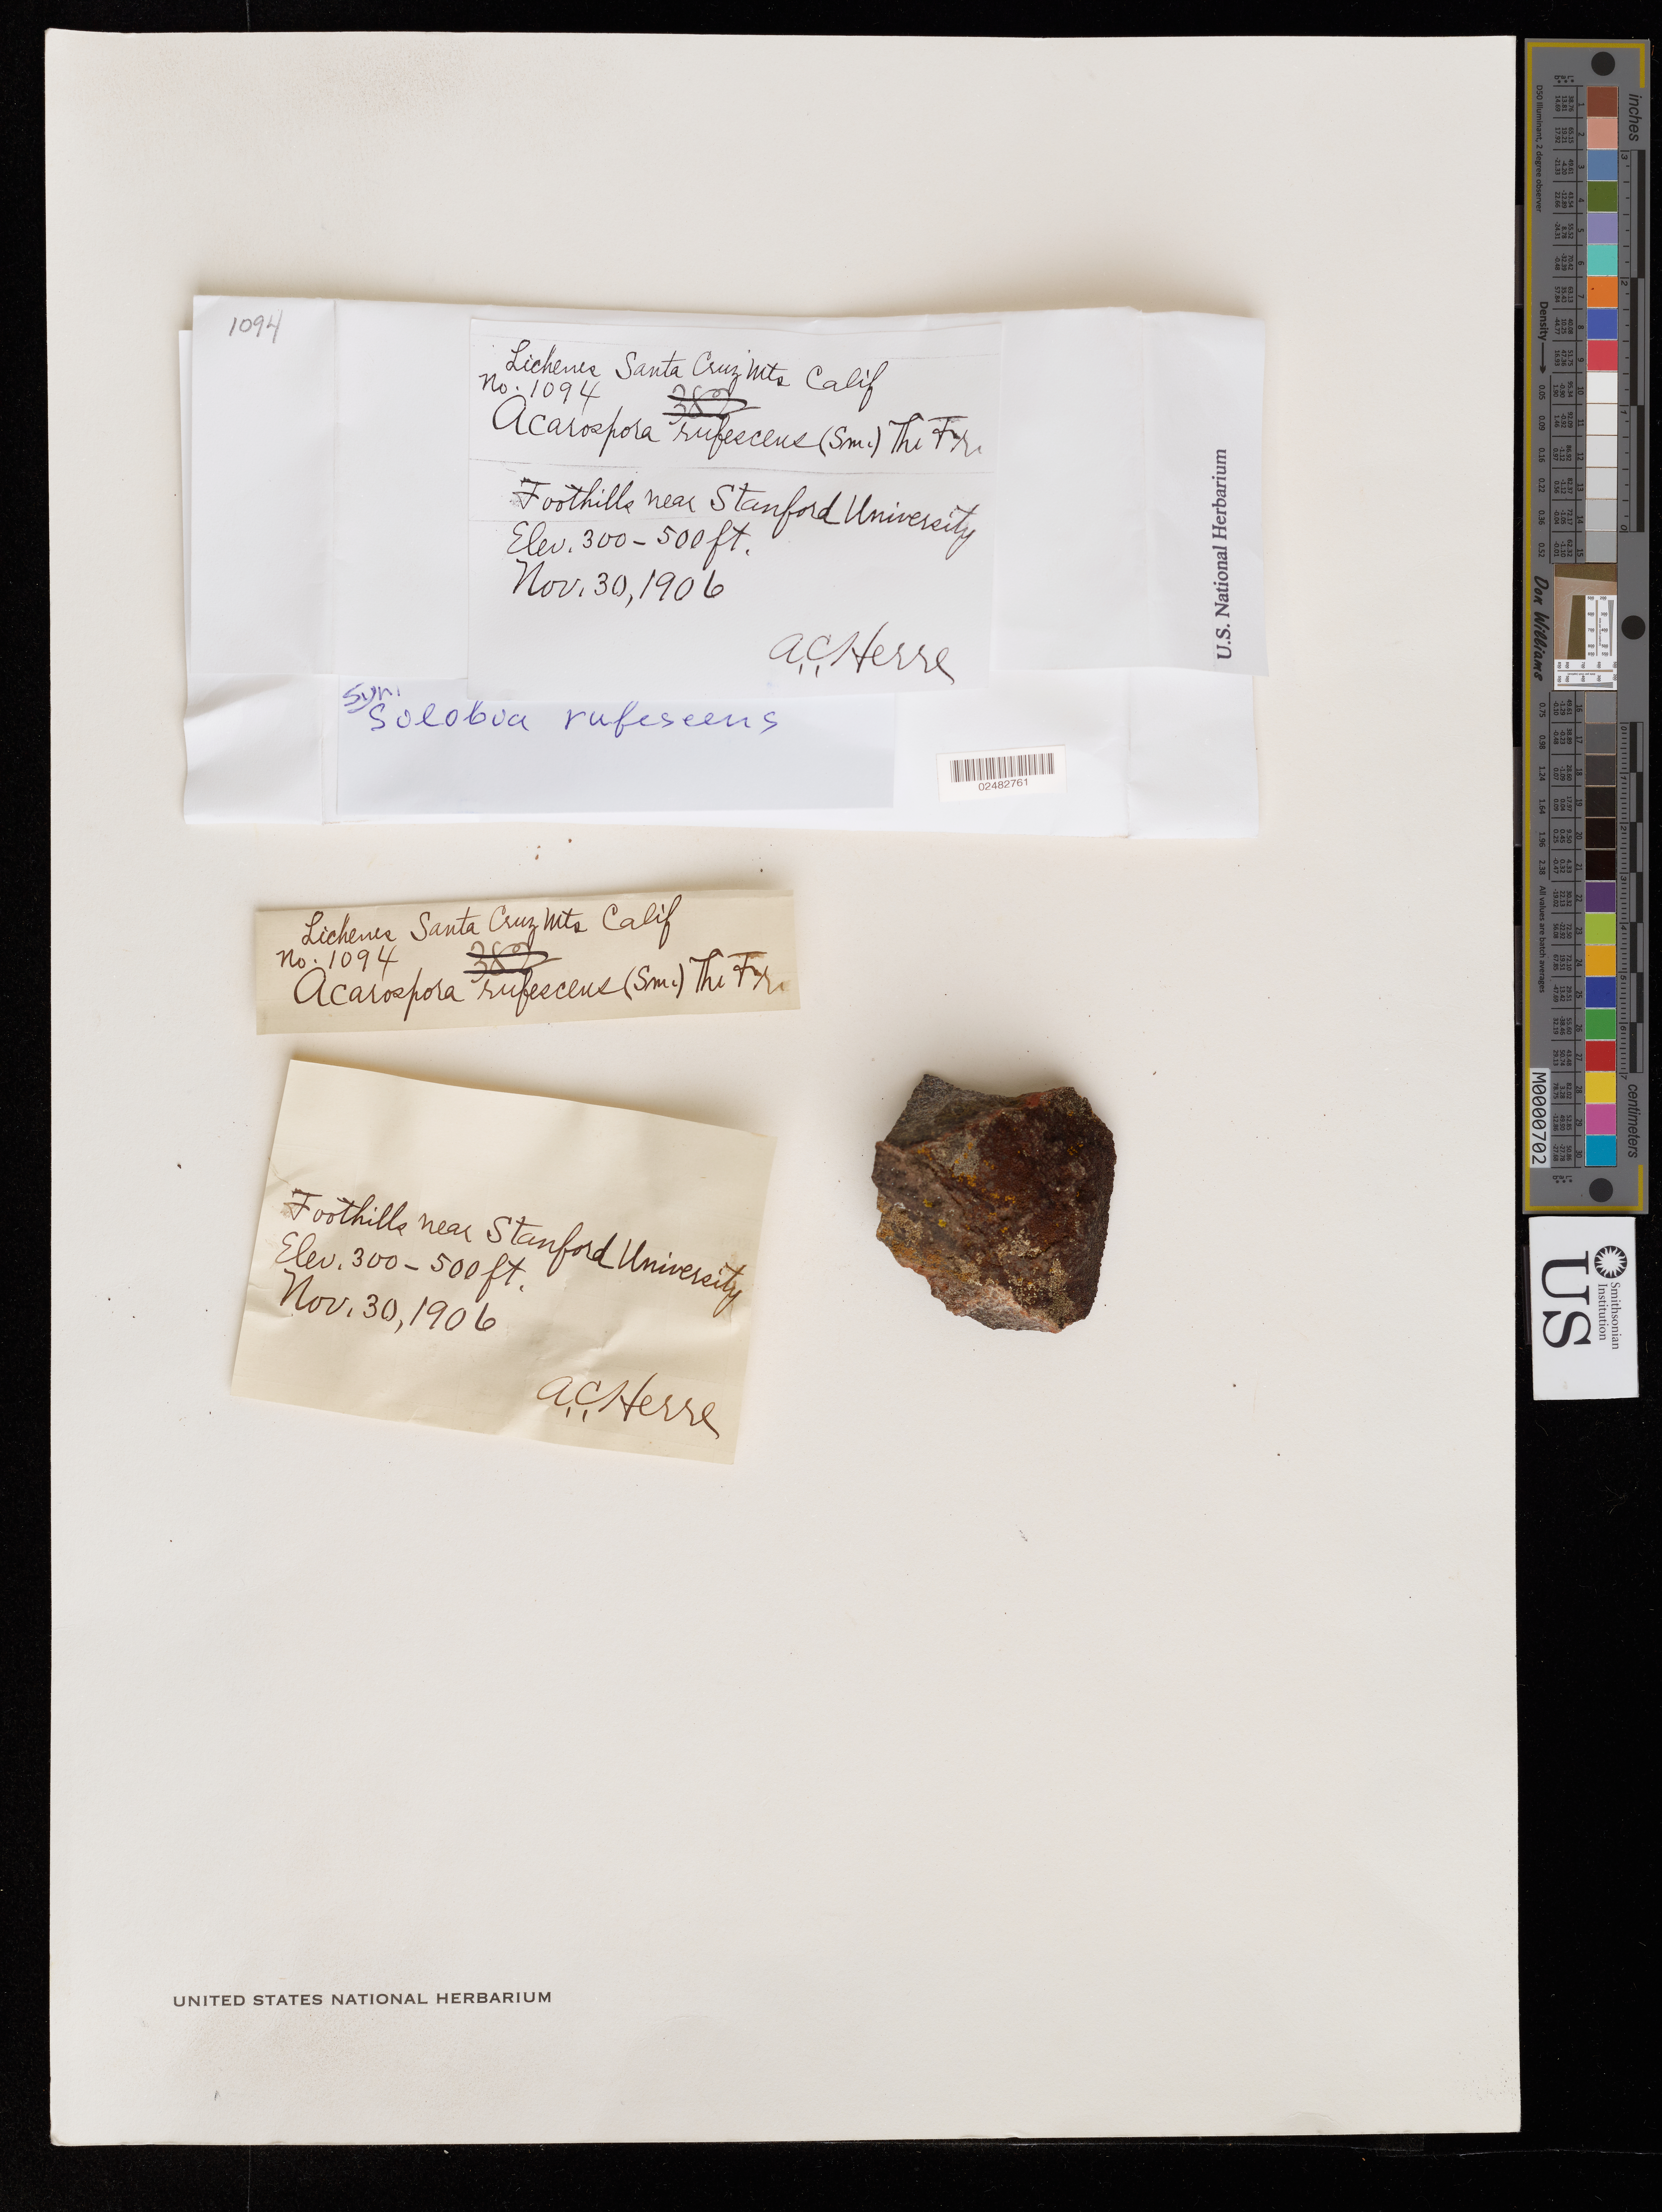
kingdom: Fungi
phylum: Ascomycota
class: Lecanoromycetes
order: Acarosporales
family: Acarosporaceae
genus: Acarospora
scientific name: Acarospora rufescens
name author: (Ach.) Kremp.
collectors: A. Herre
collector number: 1094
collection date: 1906-11-30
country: United States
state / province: California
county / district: Santa Clara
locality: Santa Cruz Mountains. Hills near Stanford University.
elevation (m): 152